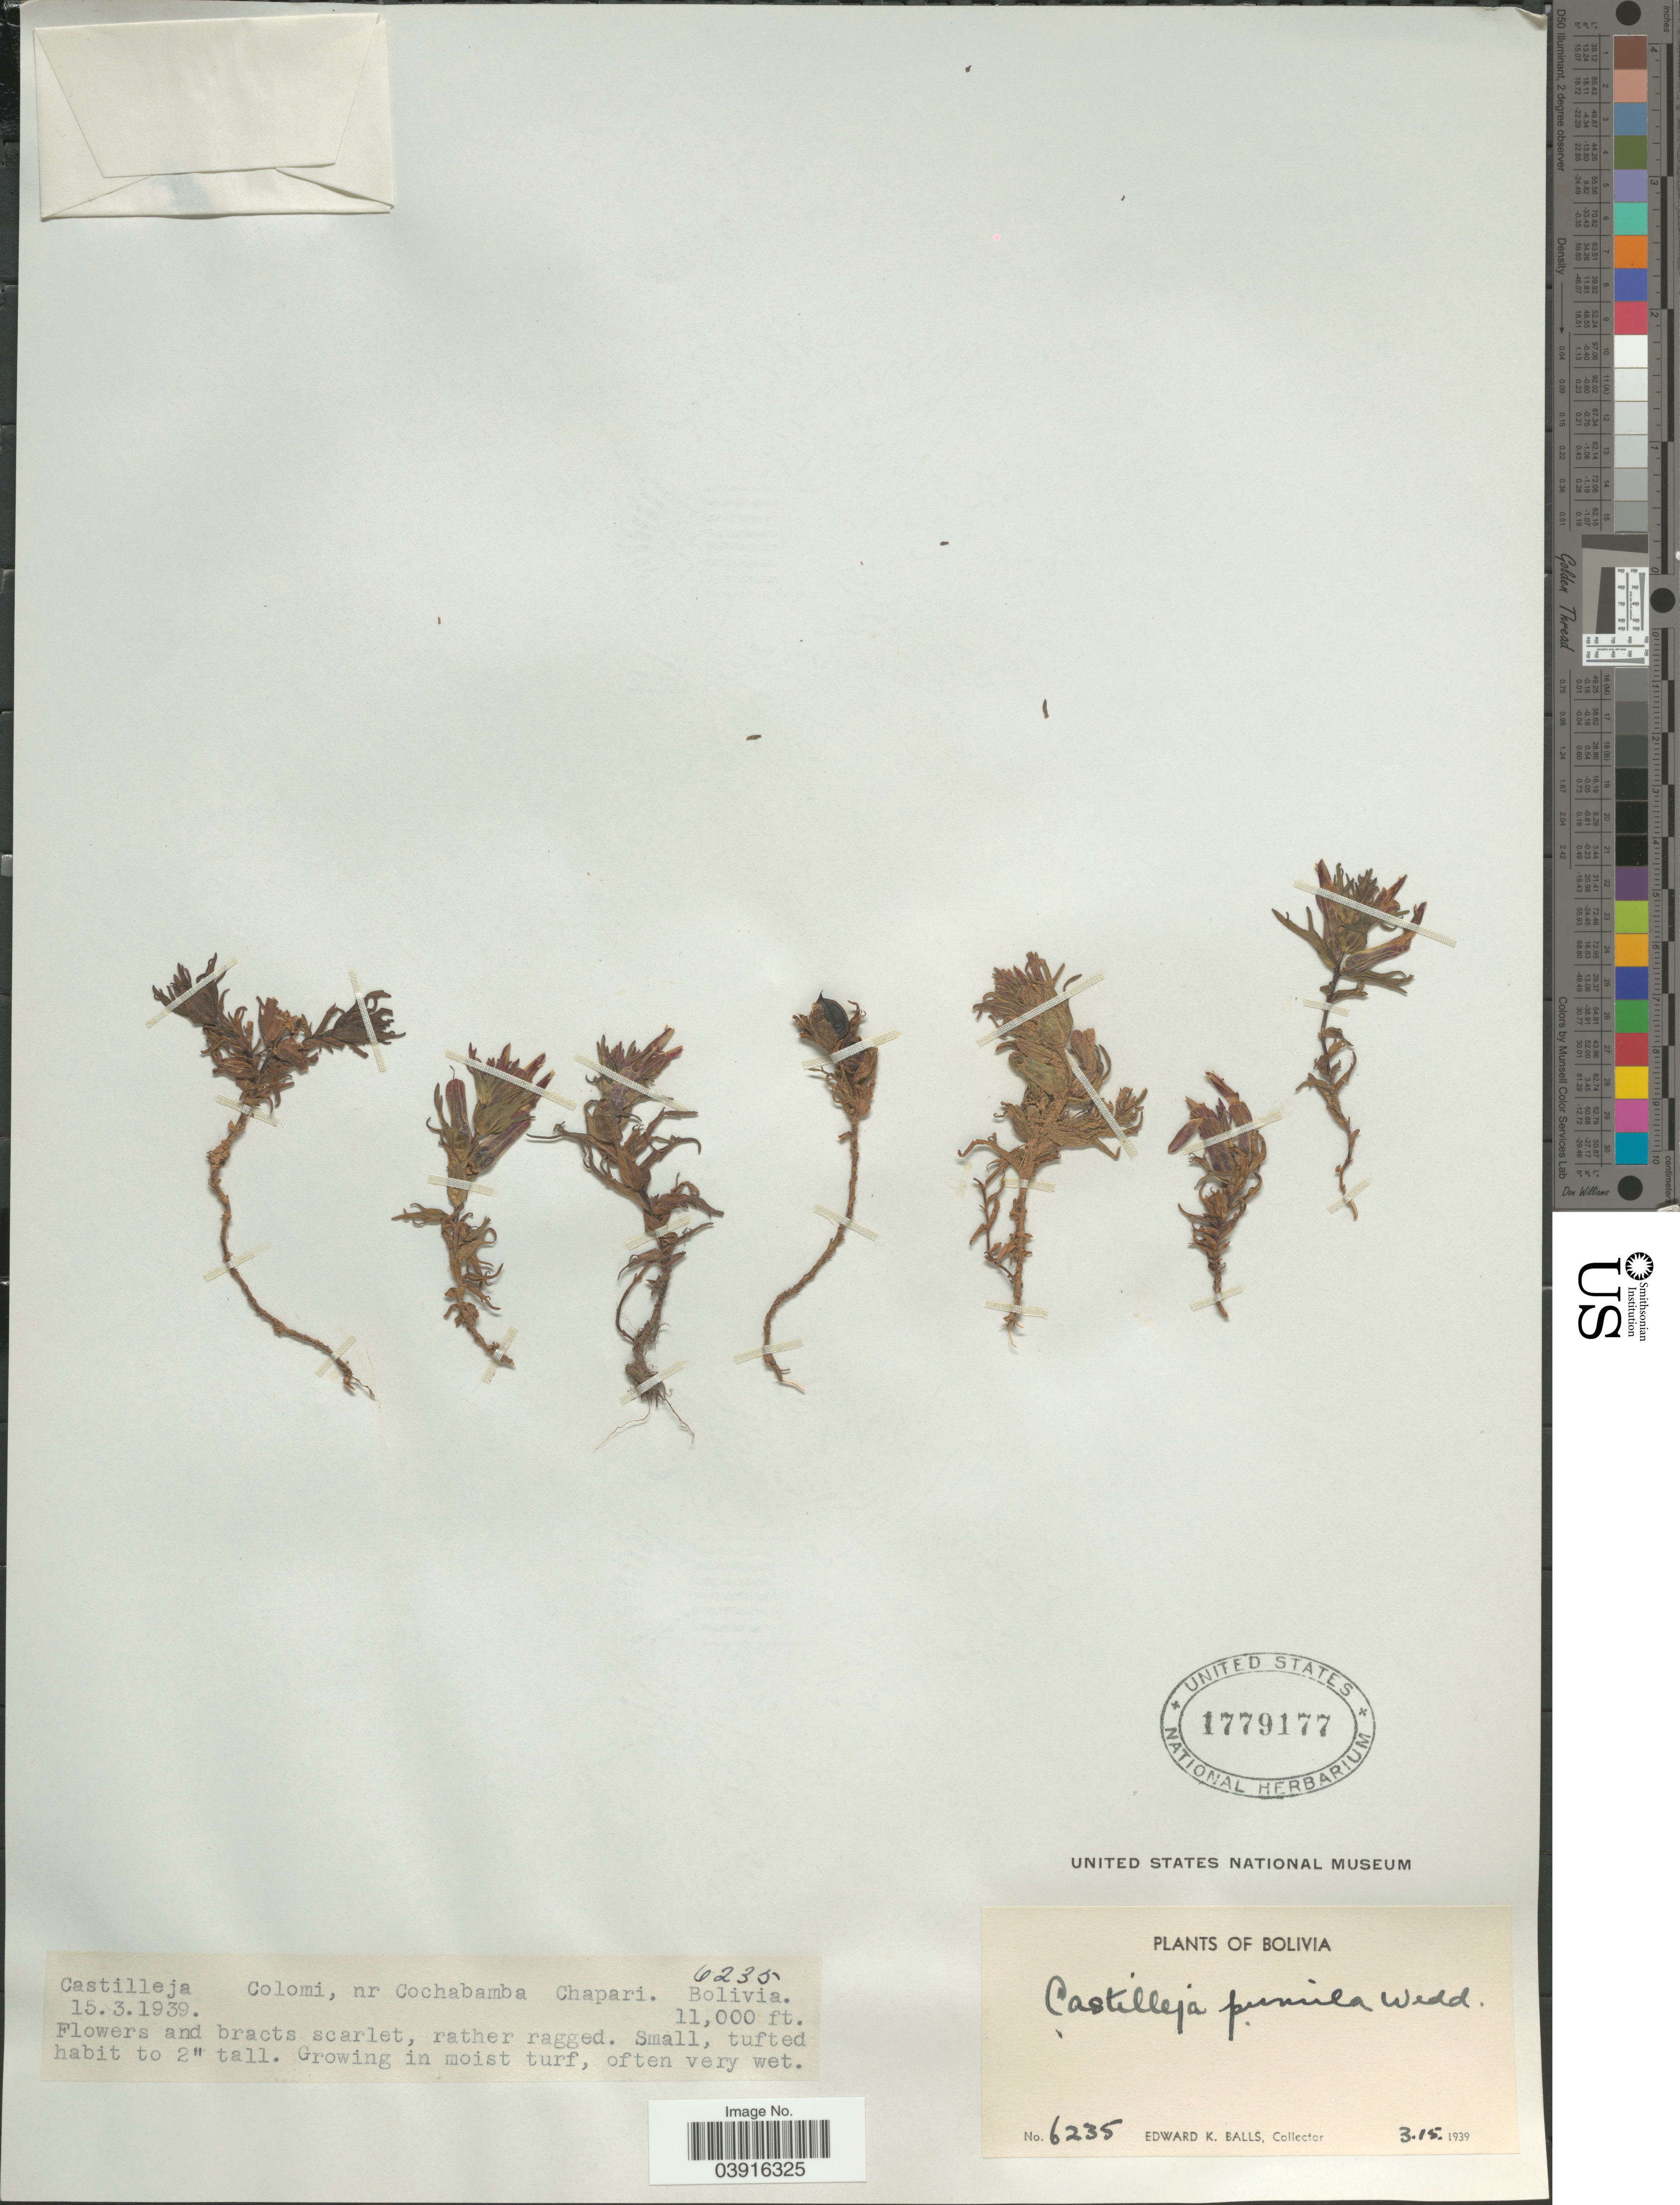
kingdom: Plantae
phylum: Tracheophyta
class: Magnoliopsida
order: Lamiales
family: Orobanchaceae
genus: Castilleja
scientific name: Castilleja pumila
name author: (Benth.) Wedd.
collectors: E. K. Balls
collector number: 6235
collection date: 1939-03-15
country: Bolivia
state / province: Cochabamba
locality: Colomi, nr Cochabamba Chapari.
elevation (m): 3353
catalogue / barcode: US 1779177